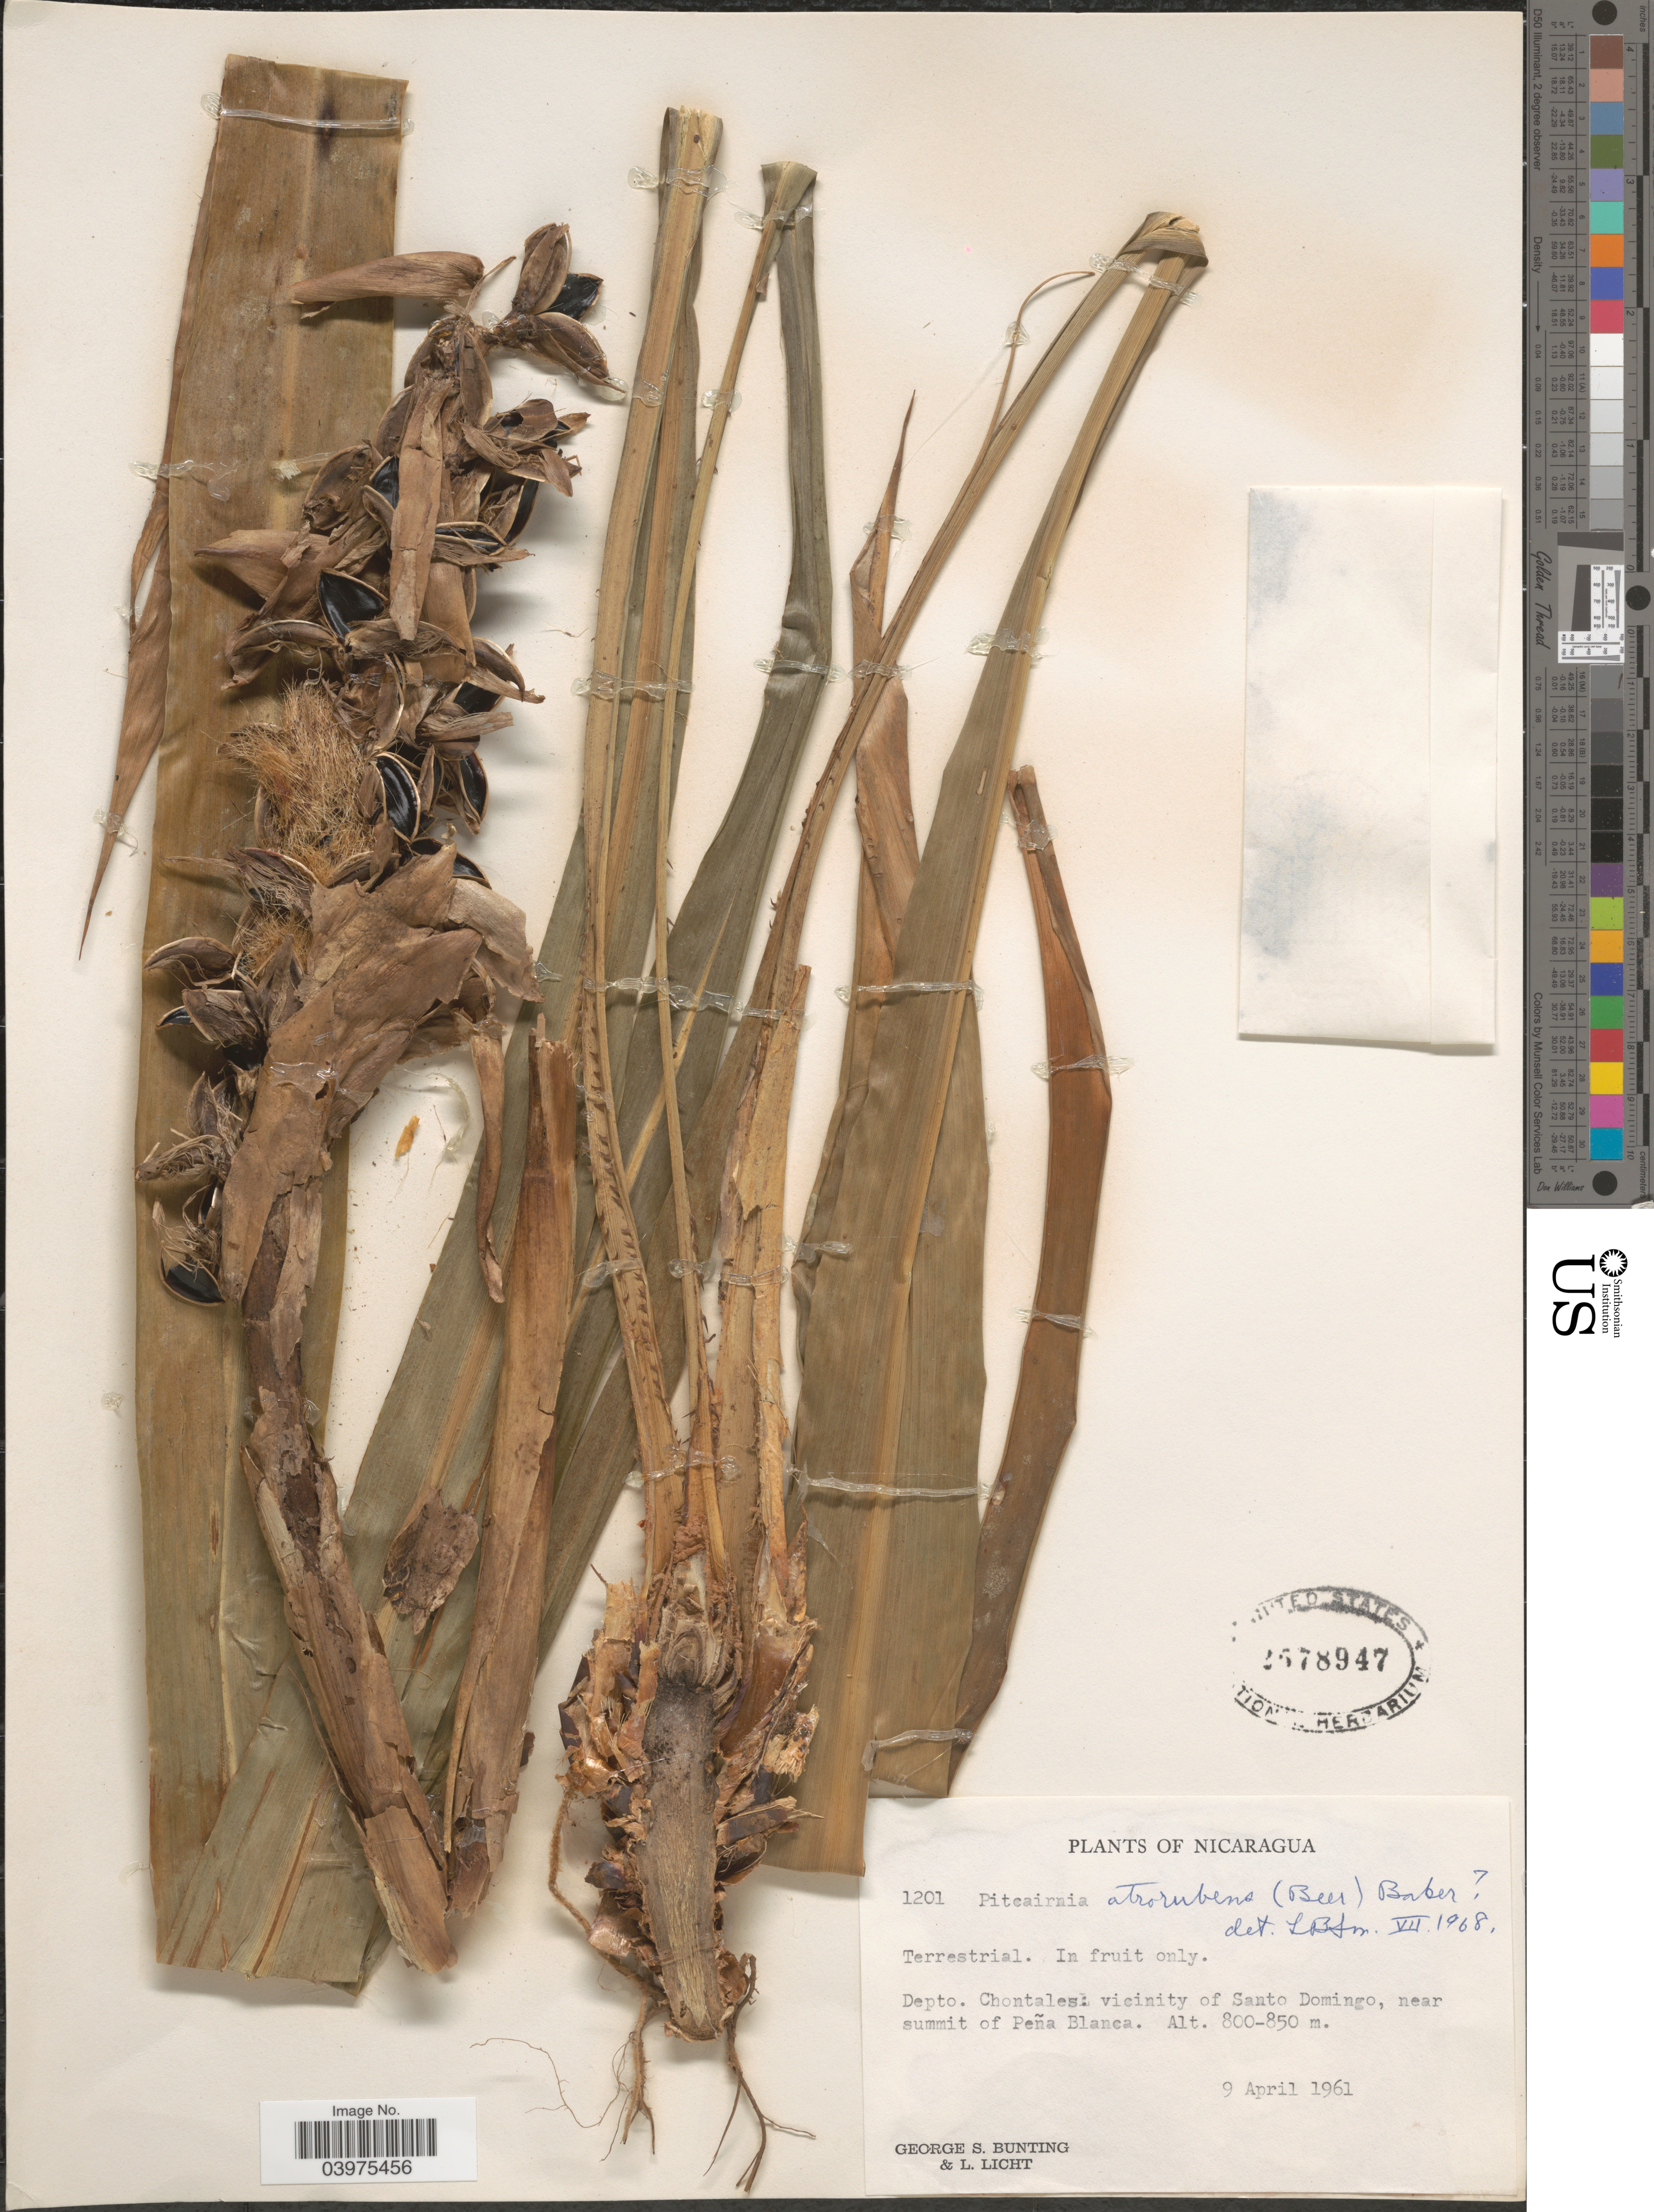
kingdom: Plantae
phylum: Tracheophyta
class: Liliopsida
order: Poales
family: Bromeliaceae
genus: Pitcairnia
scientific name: Pitcairnia atrorubens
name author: (Beer) Baker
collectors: G. S. Bunting & L. Licht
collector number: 1201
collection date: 1961-04-09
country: Nicaragua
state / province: Chontales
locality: Depto. Chontales: vicinity of Santo Domingo, near summit of Peña Blanca.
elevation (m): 800